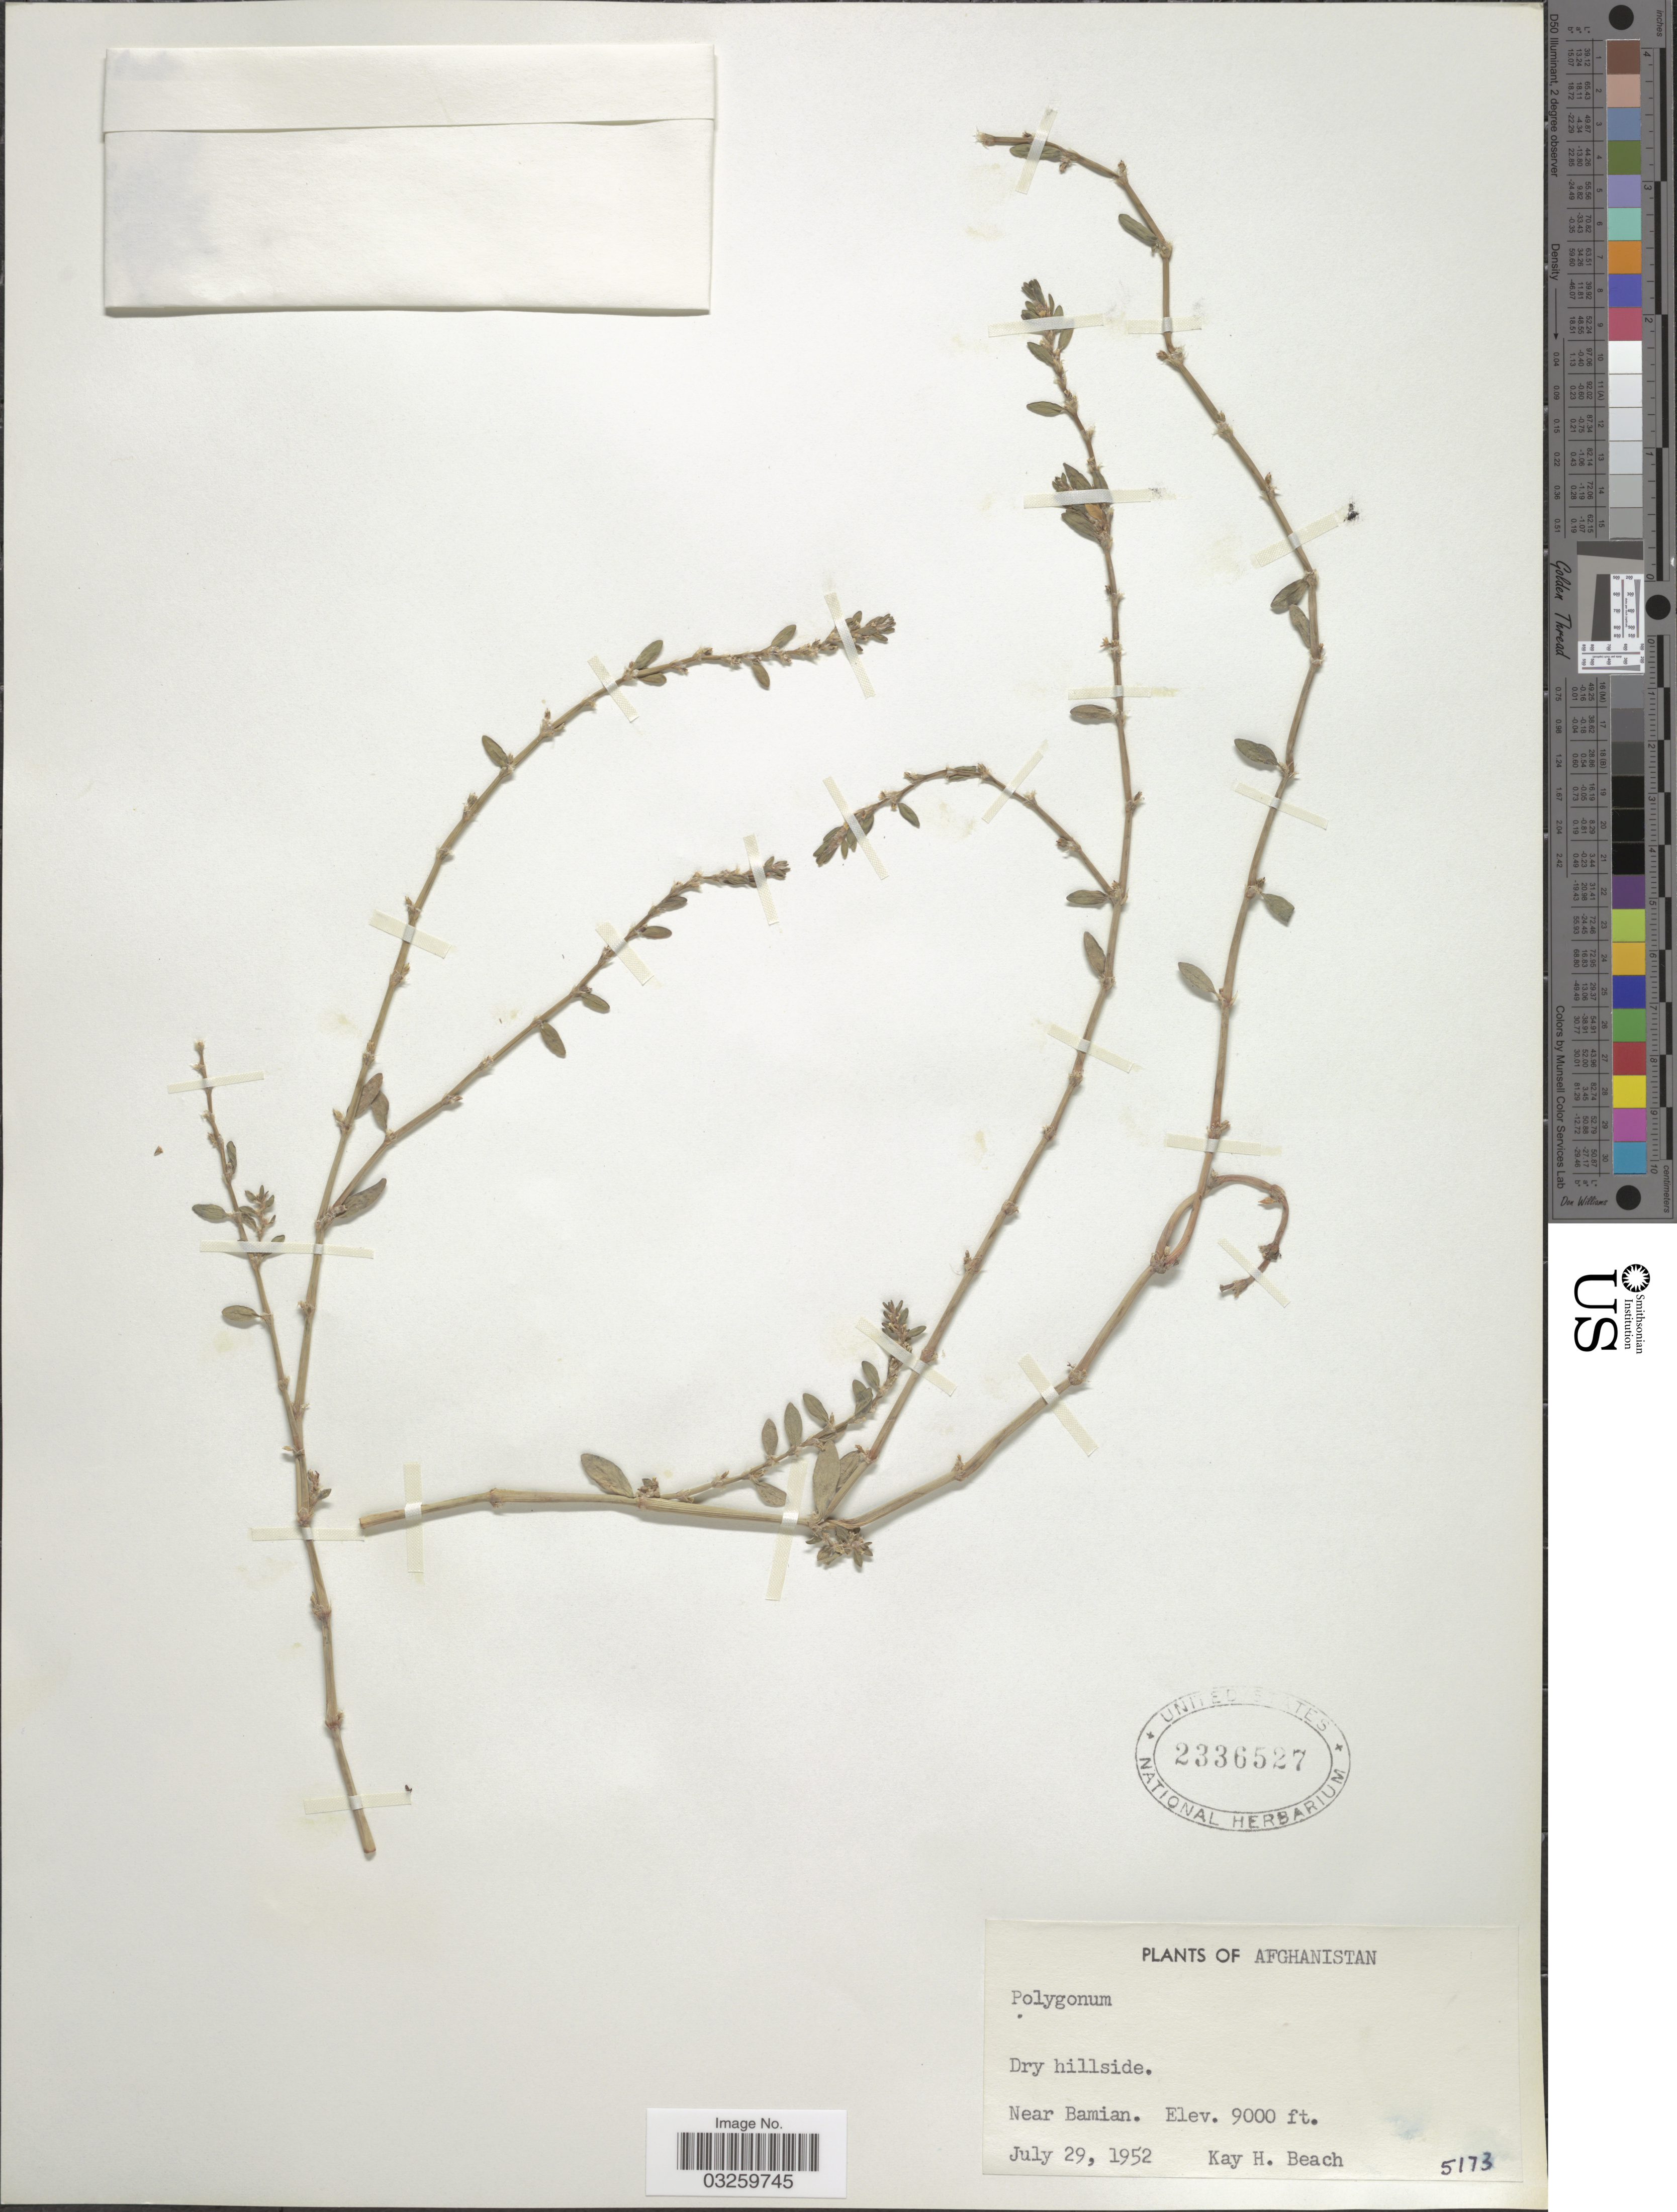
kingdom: Plantae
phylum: Tracheophyta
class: Magnoliopsida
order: Caryophyllales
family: Polygonaceae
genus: Polygonum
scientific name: Polygonum sp.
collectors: K. H. Beach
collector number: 5173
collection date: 1952-07-29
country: Afghanistan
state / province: Bamian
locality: Dry hillside. Near Bamian.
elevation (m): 2743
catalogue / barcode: US 2336527